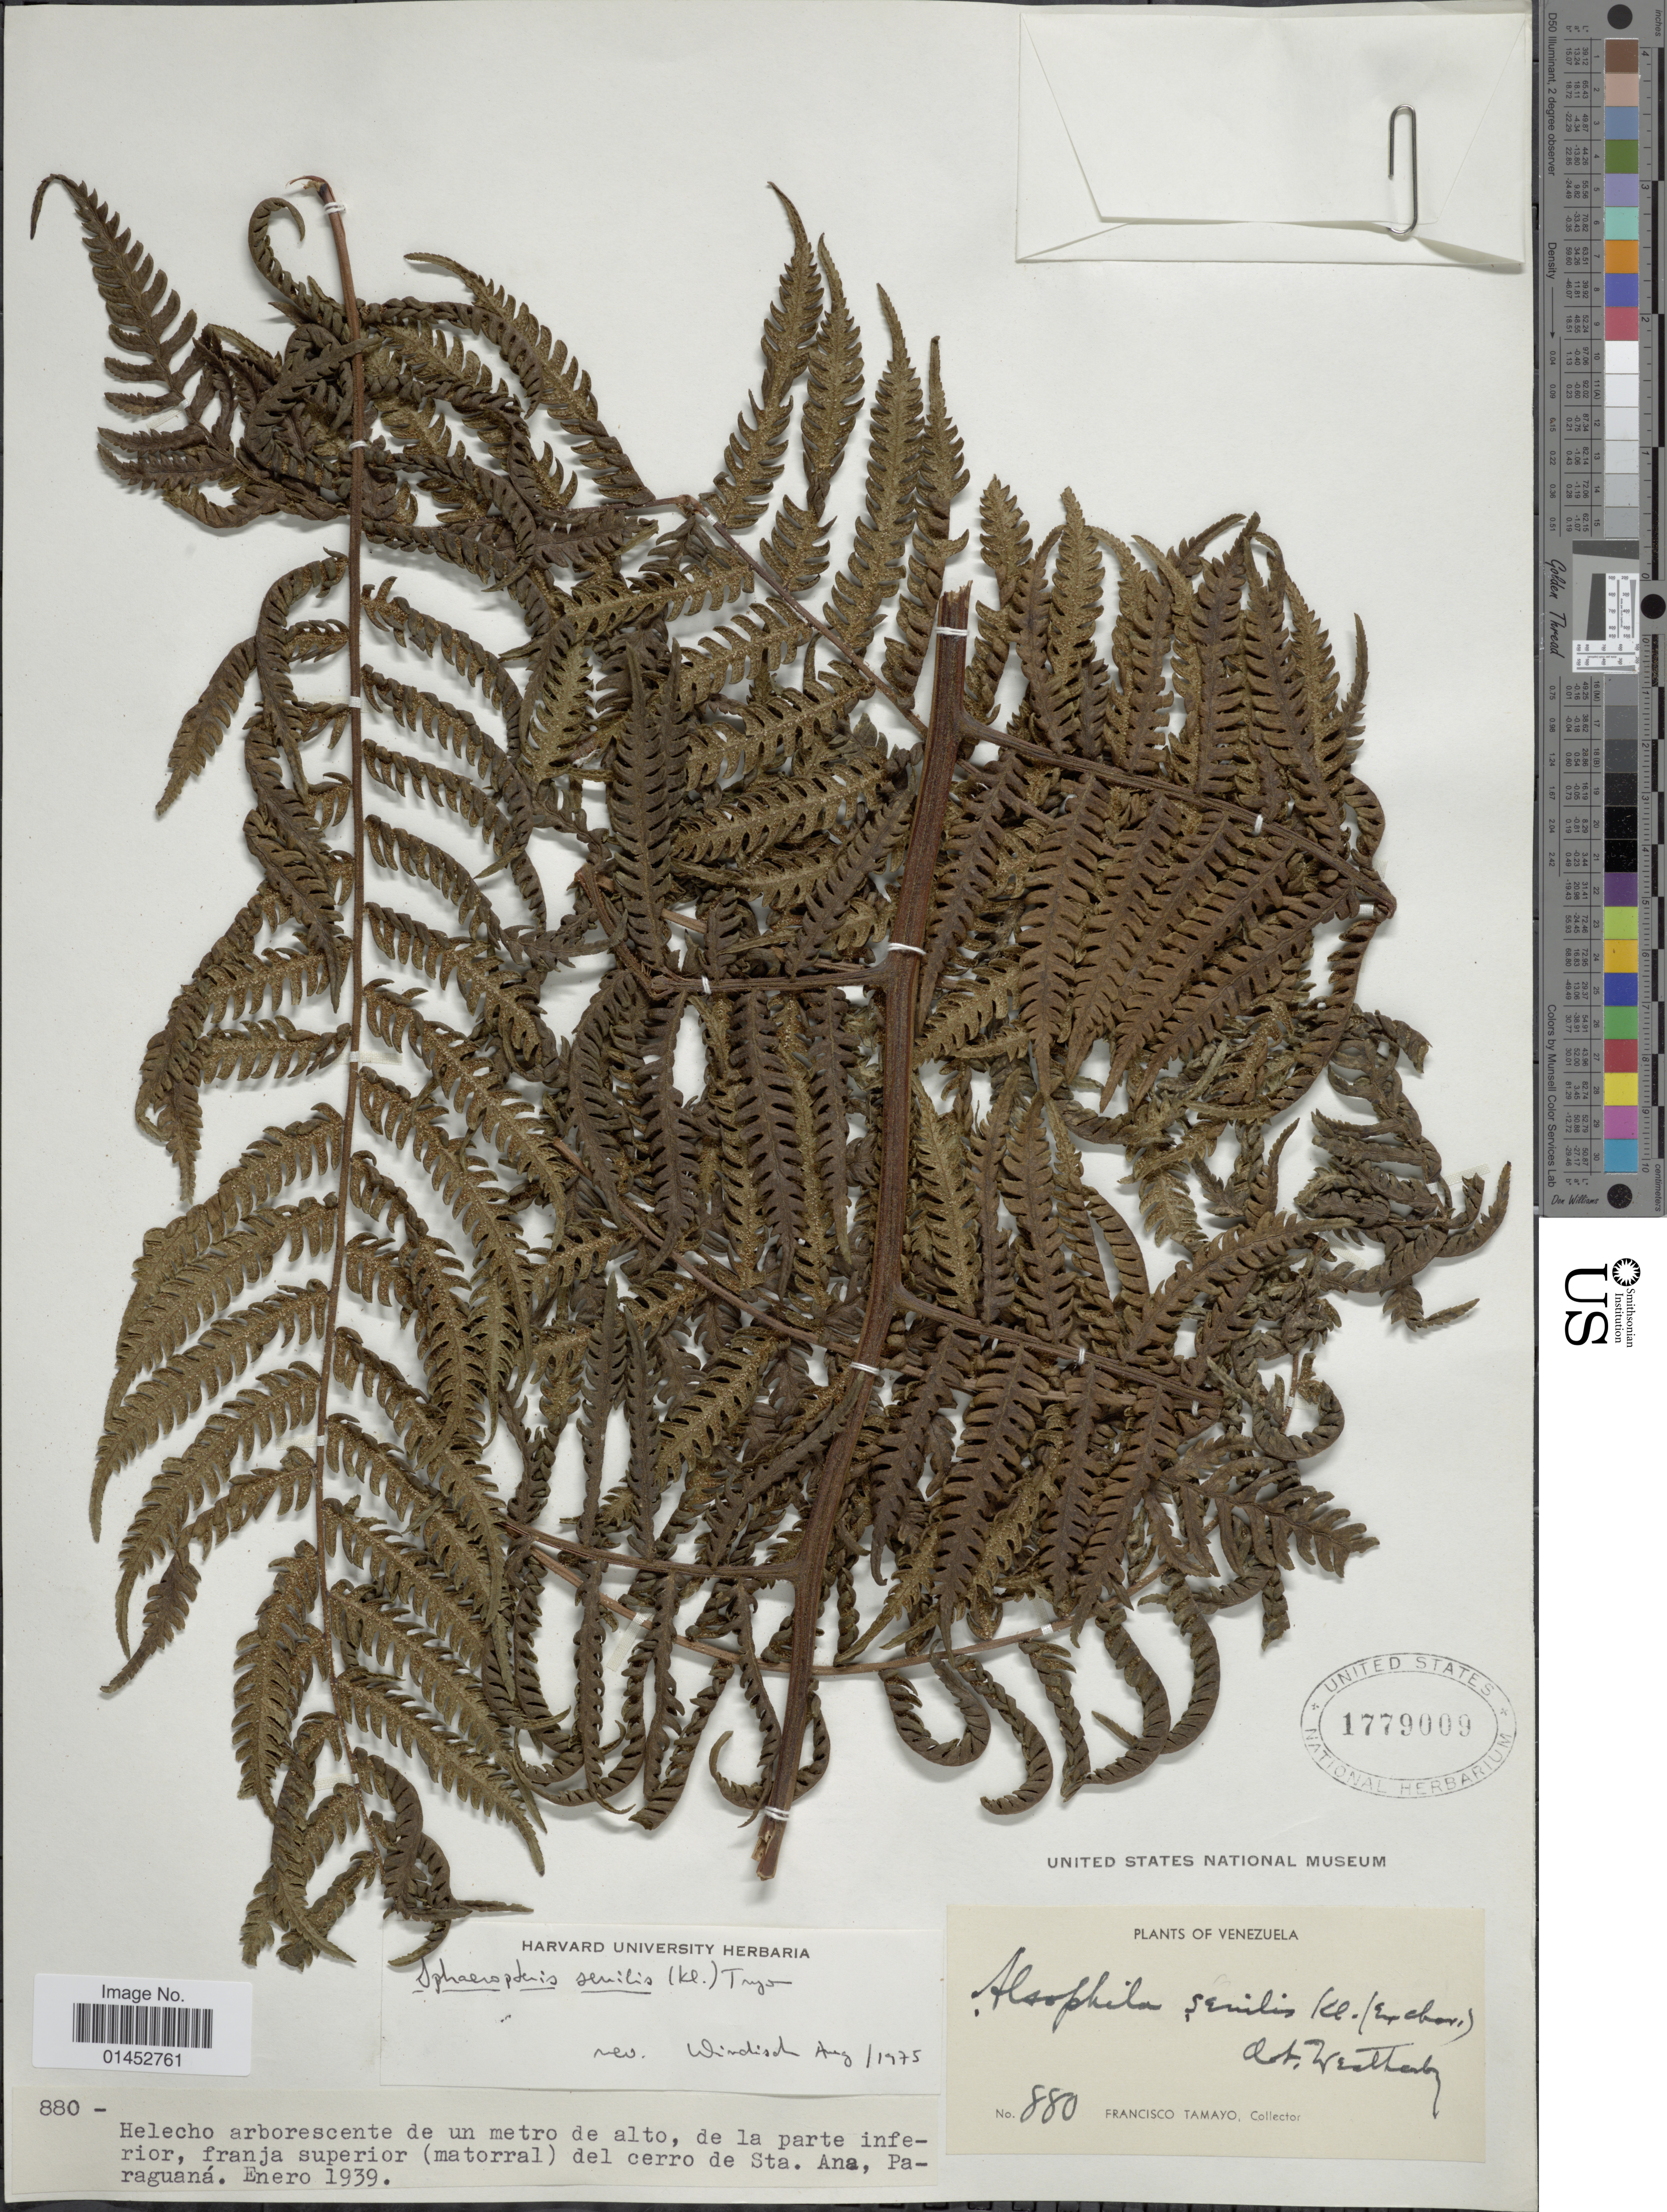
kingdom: Plantae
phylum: Tracheophyta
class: Polypodiopsida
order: Cyatheales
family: Cyatheaceae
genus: Cyathea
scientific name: Cyathea senilis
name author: (Klotzsch) Domin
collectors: F. Tamayo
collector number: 880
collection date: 1939-01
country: Venezuela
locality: Franja superior (matorral) del cerro de Sta Ana, Paraguaná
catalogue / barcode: US 1779009